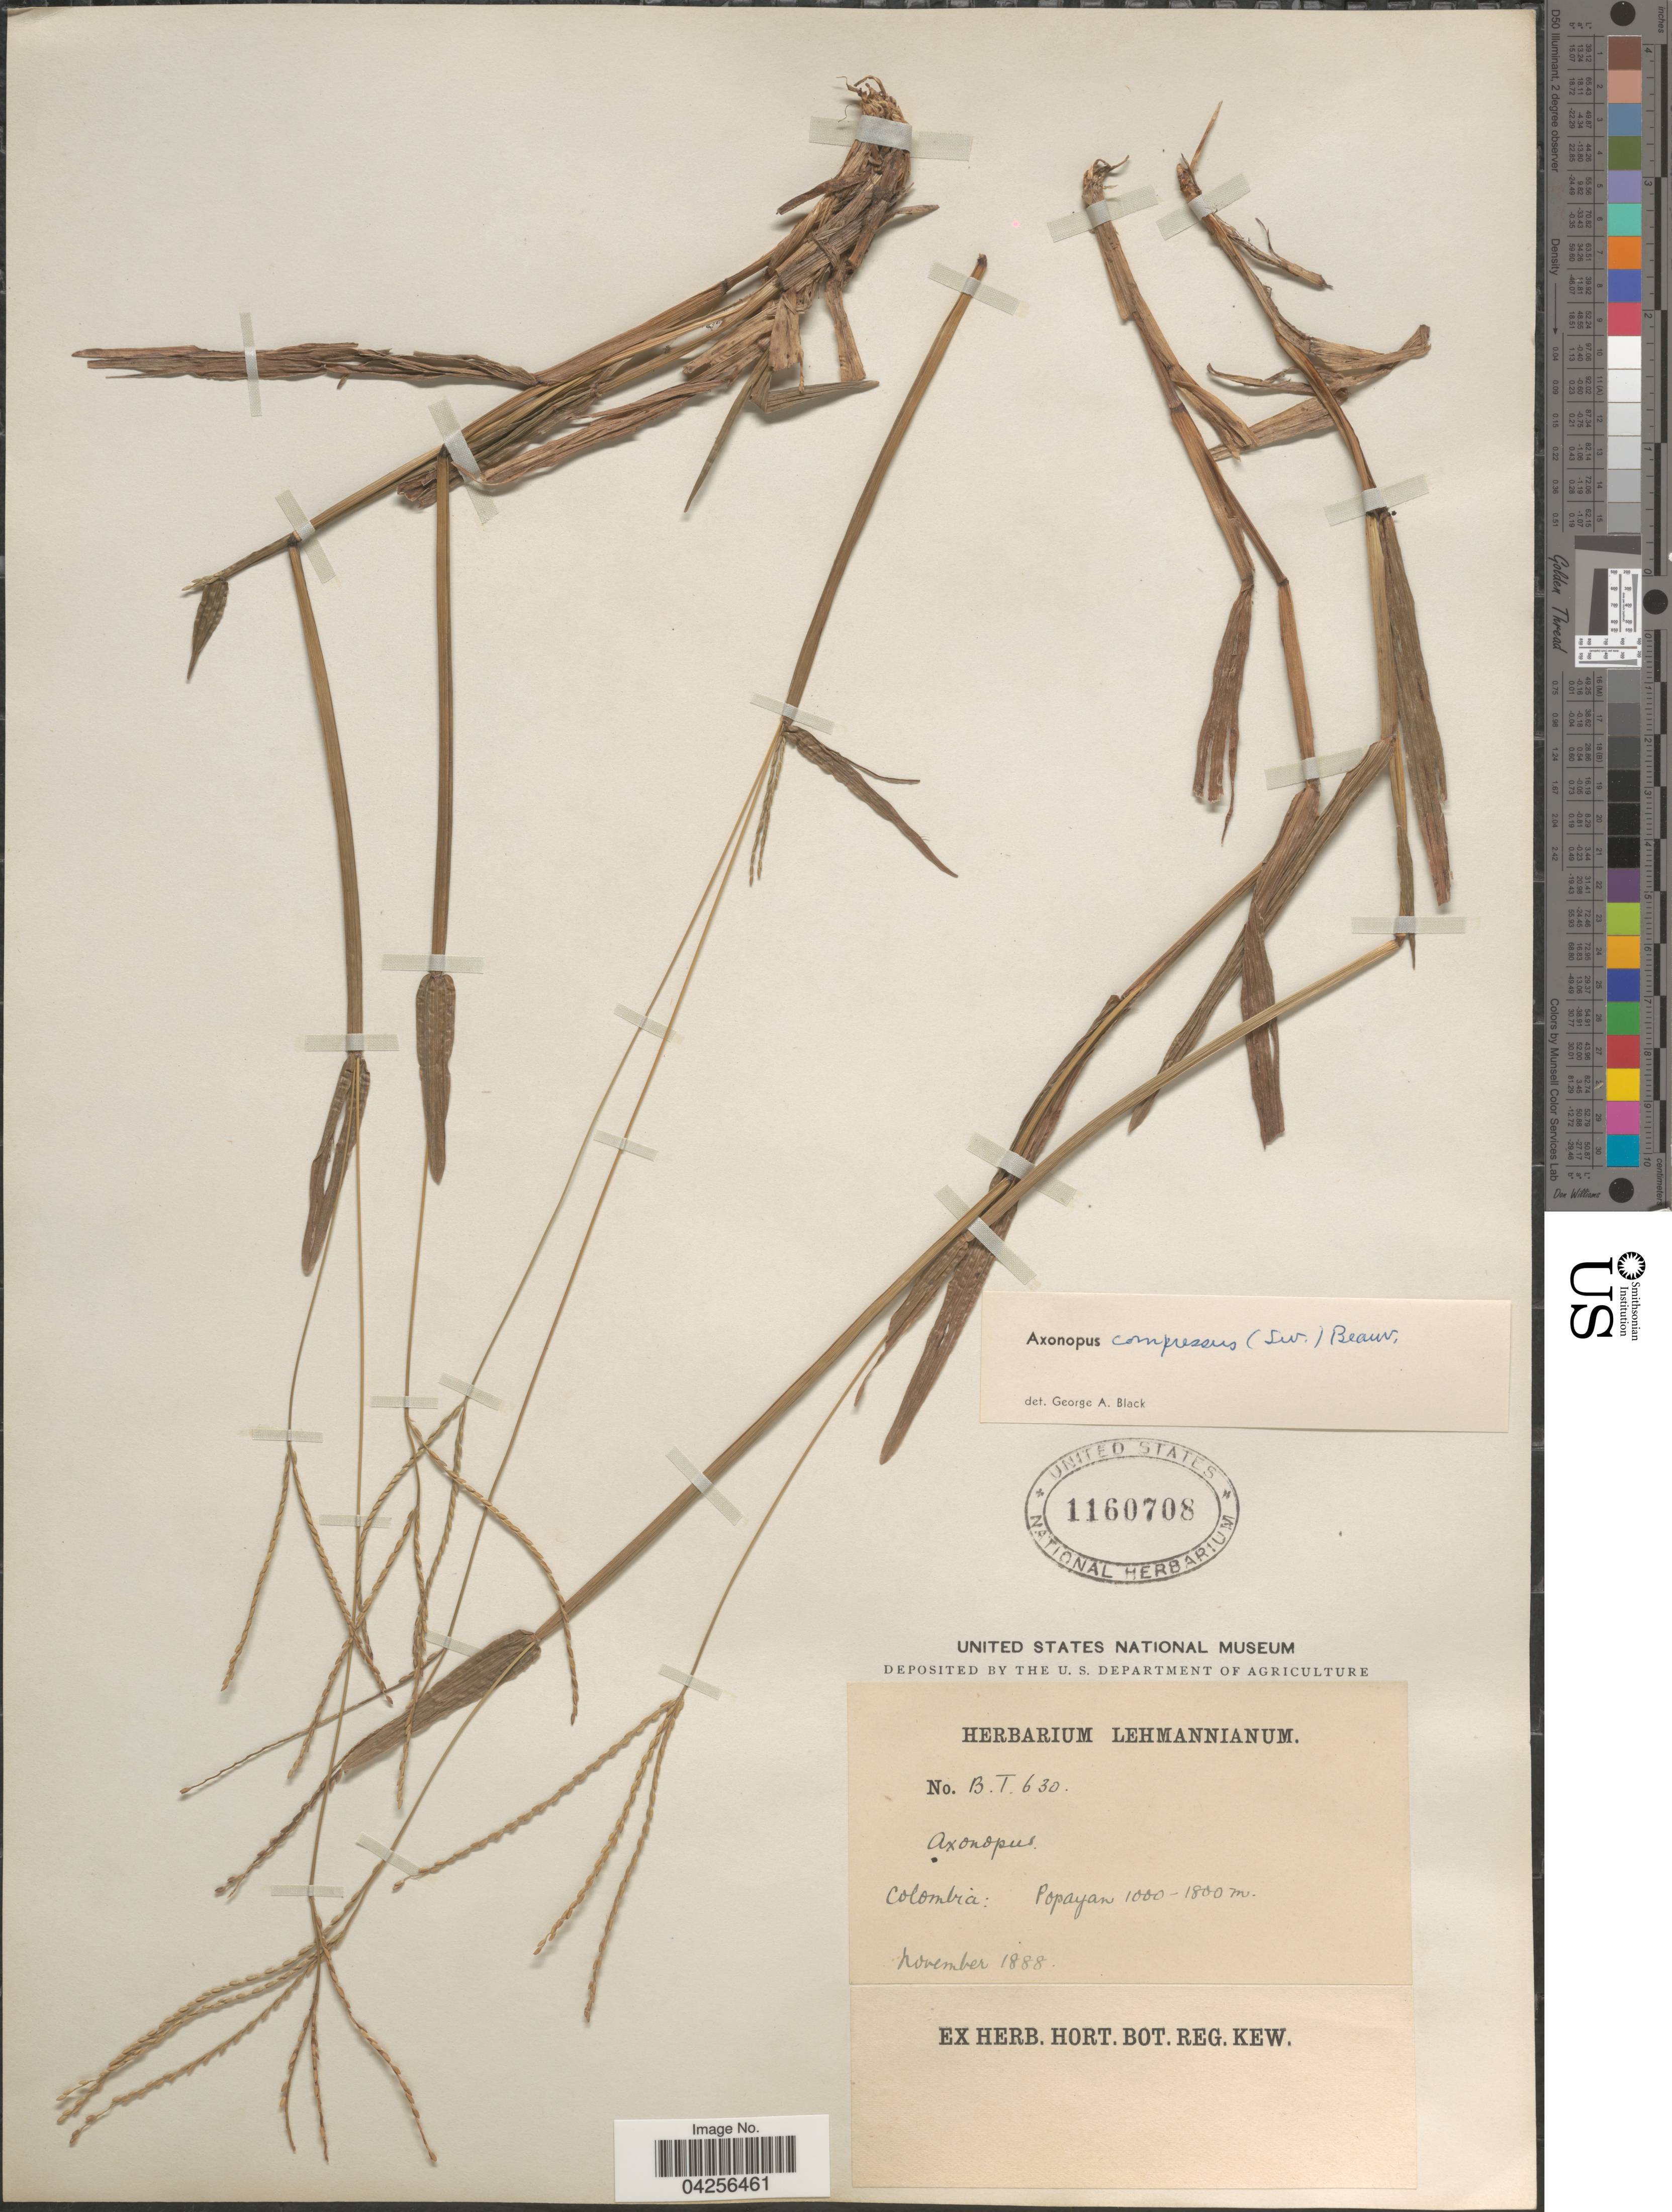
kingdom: Plantae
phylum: Tracheophyta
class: Liliopsida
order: Poales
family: Poaceae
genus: Axonopus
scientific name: Axonopus compressus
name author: (Sw.) P. Beauv.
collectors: ex herb. Lehmannianum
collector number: B.T.630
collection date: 1888-11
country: Colombia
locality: Popayan.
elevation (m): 1000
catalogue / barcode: US 1160708